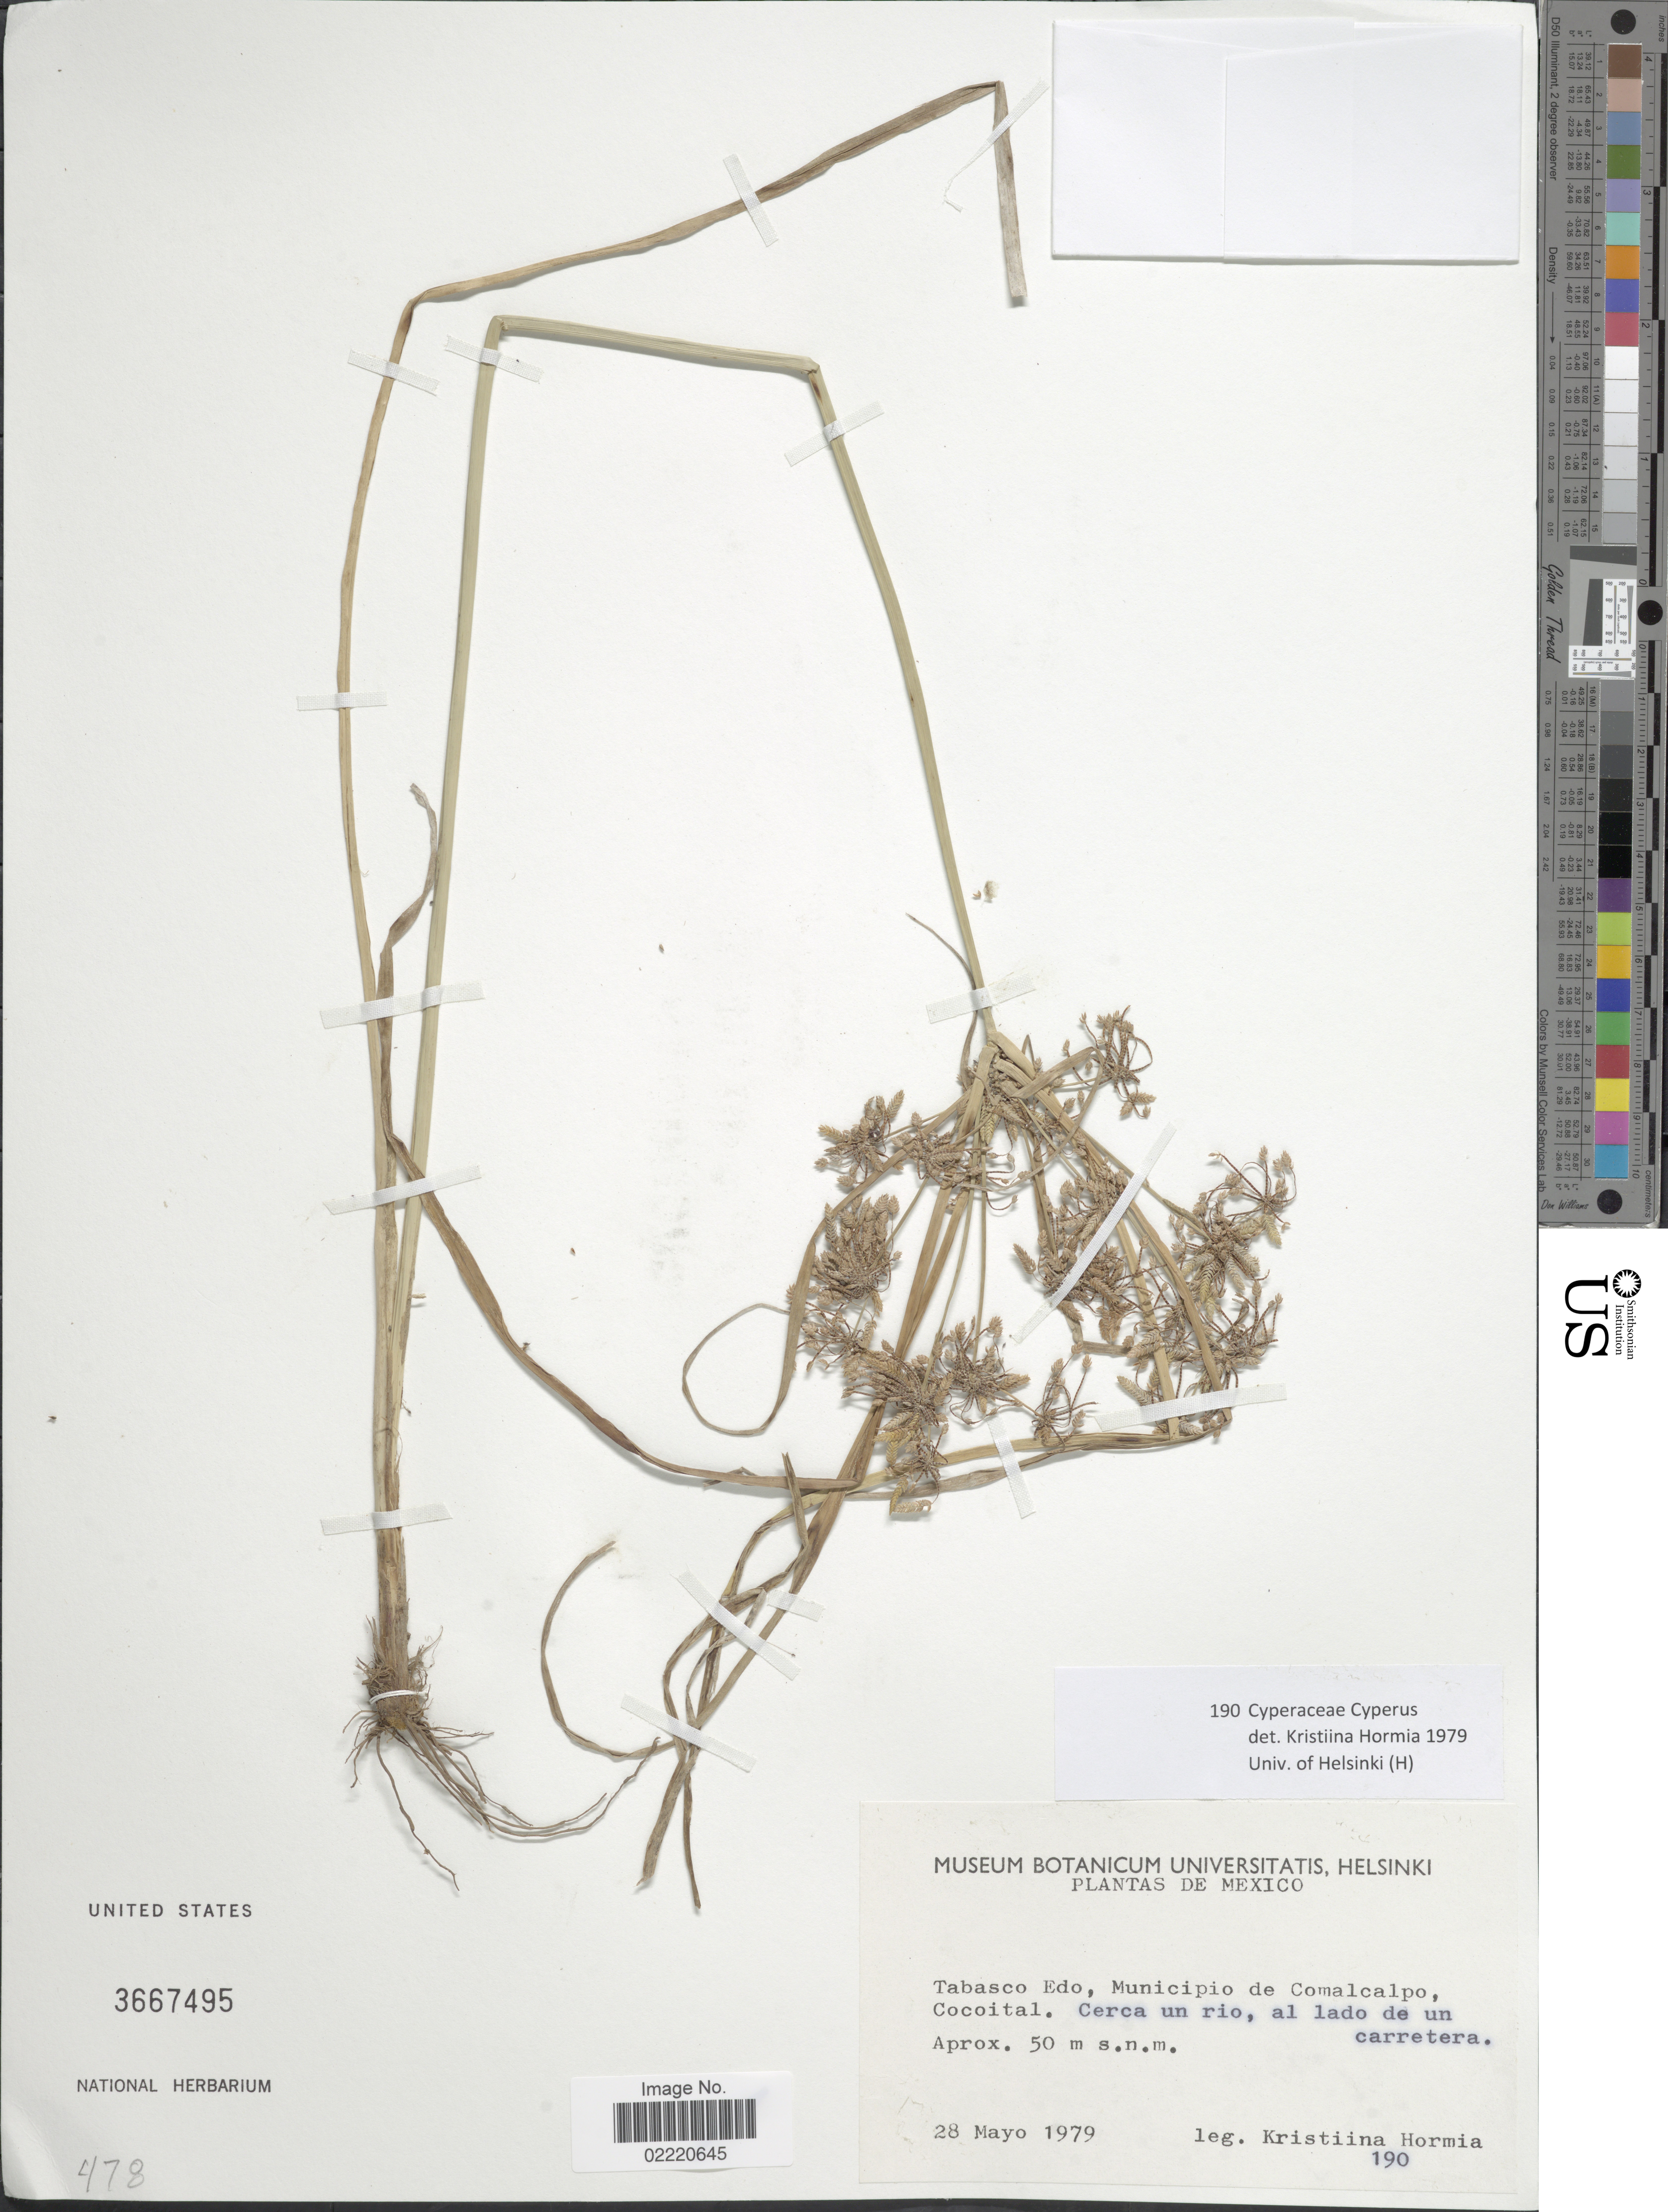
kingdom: Plantae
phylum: Tracheophyta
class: Liliopsida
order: Poales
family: Cyperaceae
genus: Cyperus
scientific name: Cyperus ochraceus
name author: Vahl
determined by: Strong, Mark T., (BOT), Smithsonian Institution - National Museum of Natural History (UNITED STATES)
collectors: K. Hormia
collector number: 190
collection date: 1979-05-28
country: Mexico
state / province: Tabasco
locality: Tabasco, Edo. Municipio de Comalcalpo, Cocoital, Cerca un rio, al lado de un carretera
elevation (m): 50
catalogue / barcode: US 3667495